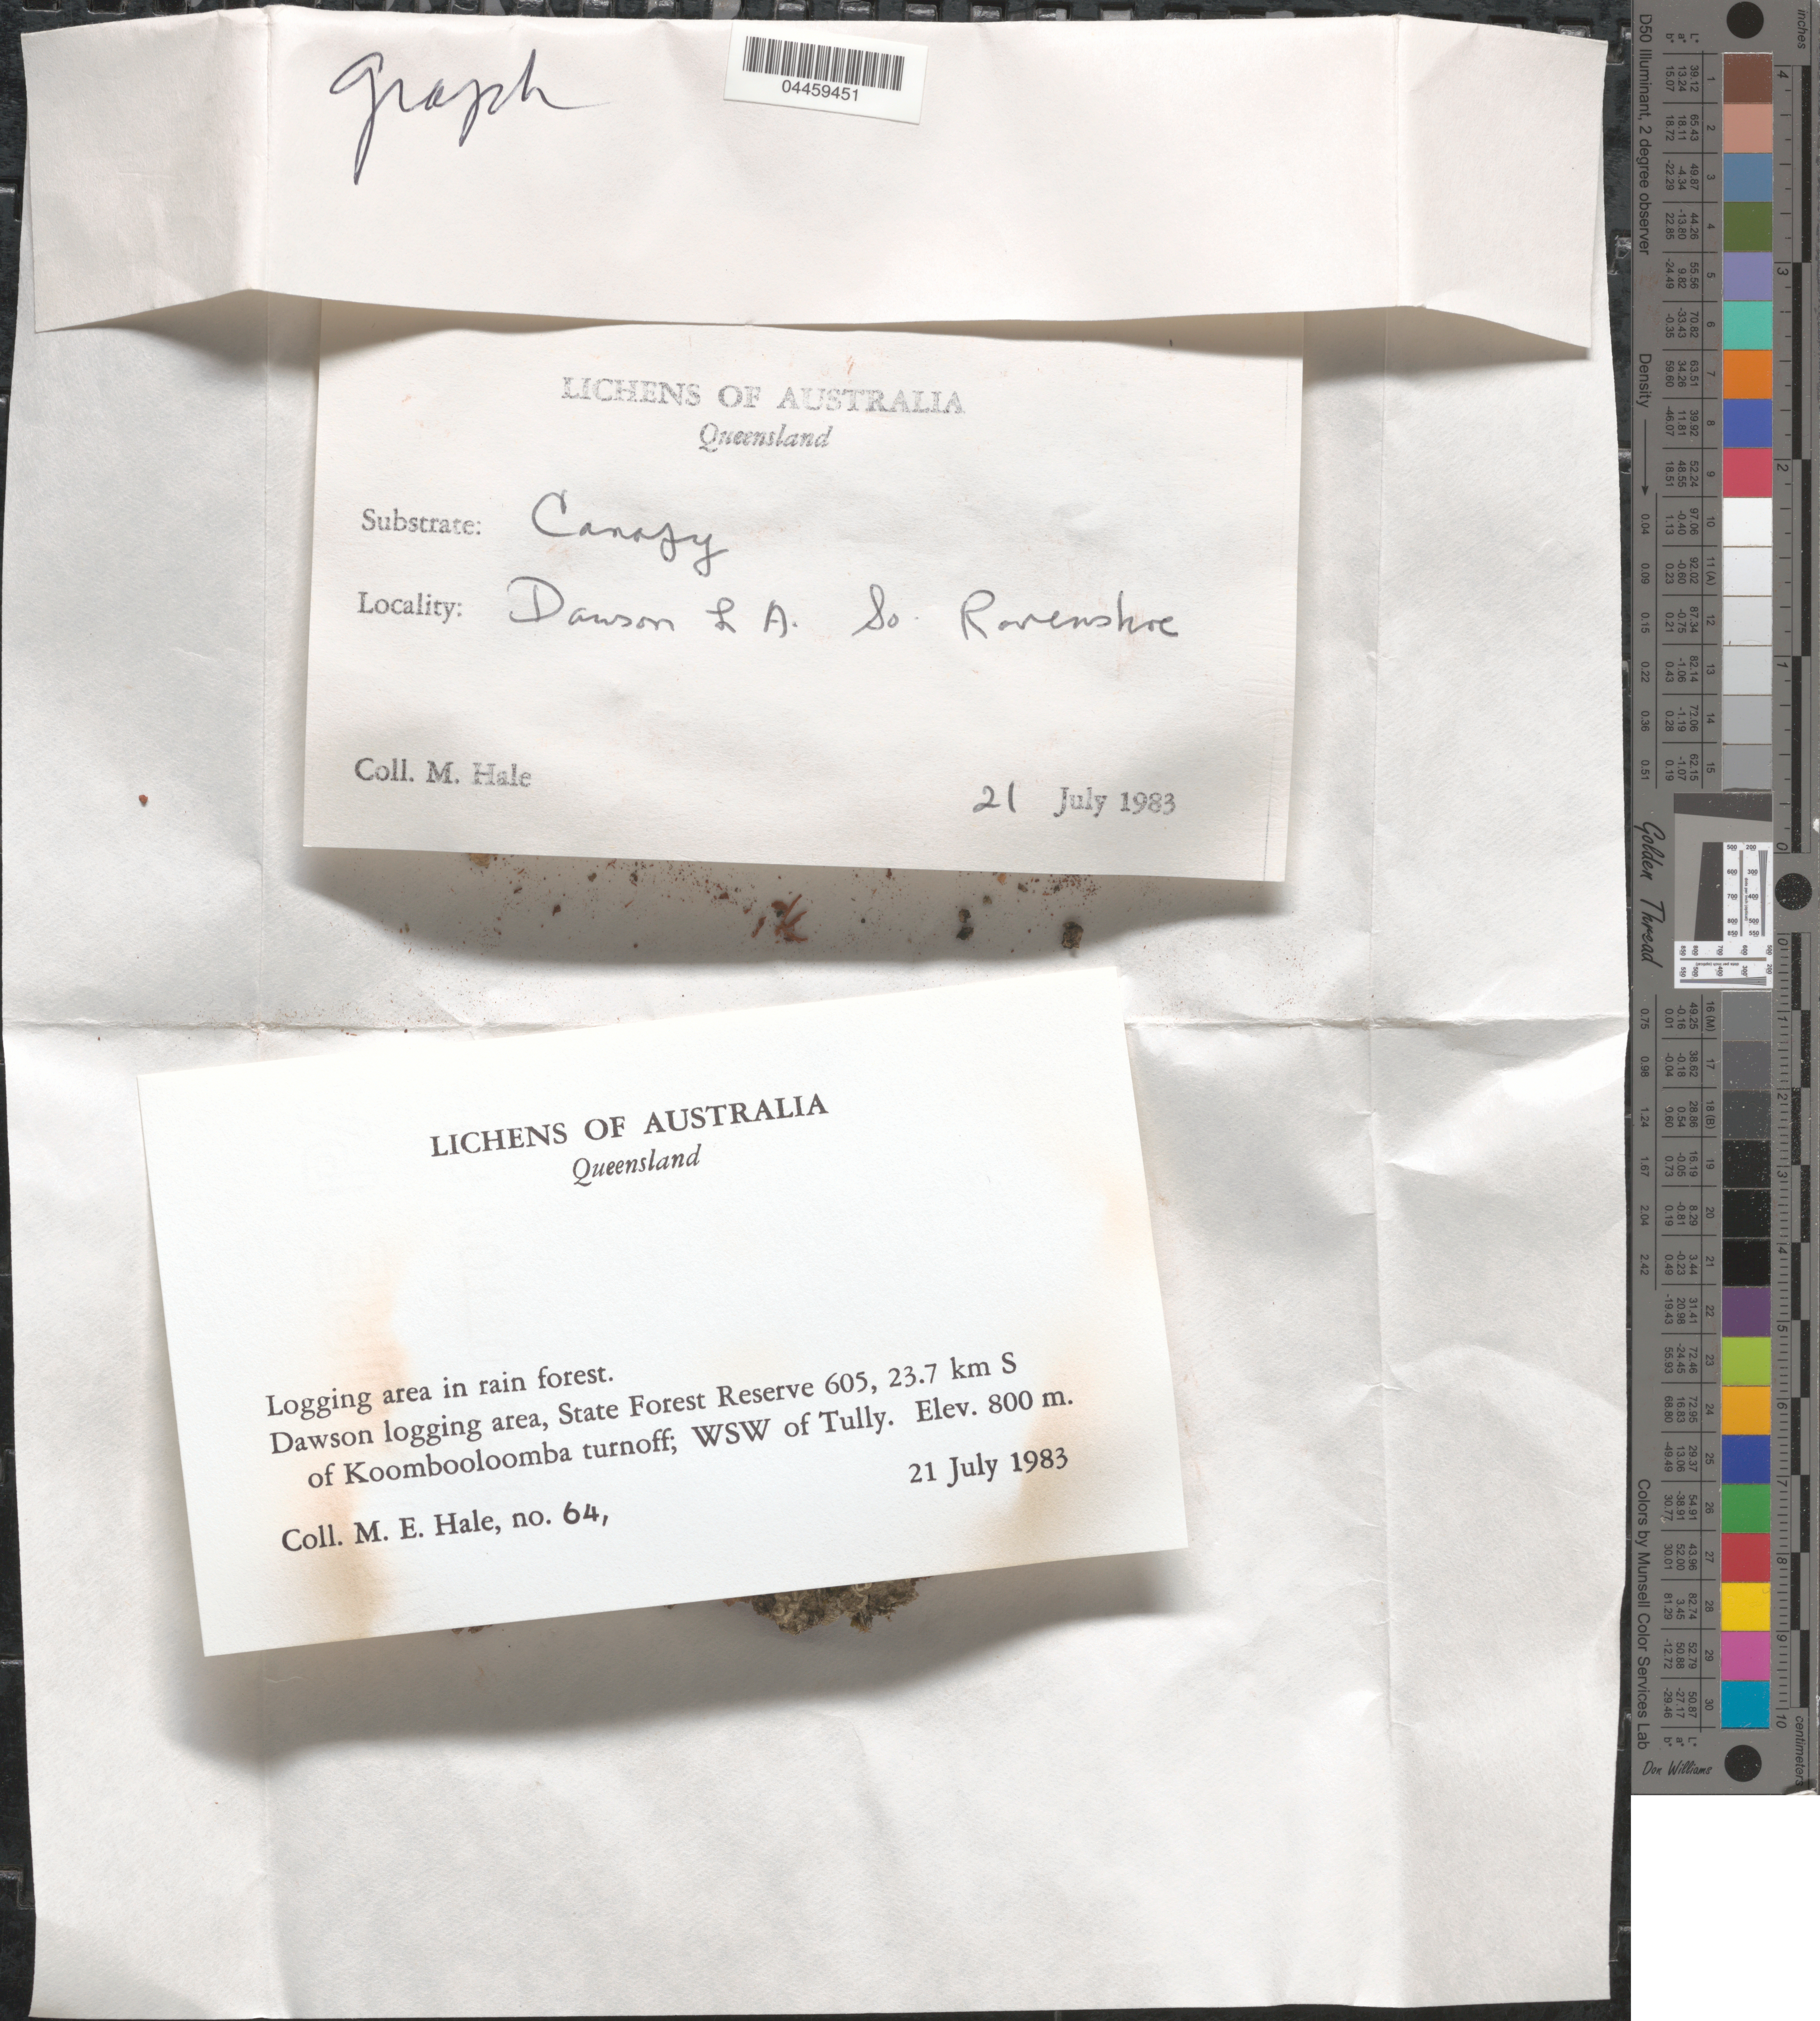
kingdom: Fungi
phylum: Ascomycota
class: Lecanoromycetes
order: Ostropales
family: Graphidaceae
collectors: M. Hale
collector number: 64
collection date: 1983-07-21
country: Australia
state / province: Queensland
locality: Dawson logging area, State Forest Reserve 605, 23.7 km S of Koombooloomba turnoff; WDW of Tully. So. Ravenshoe.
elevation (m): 800